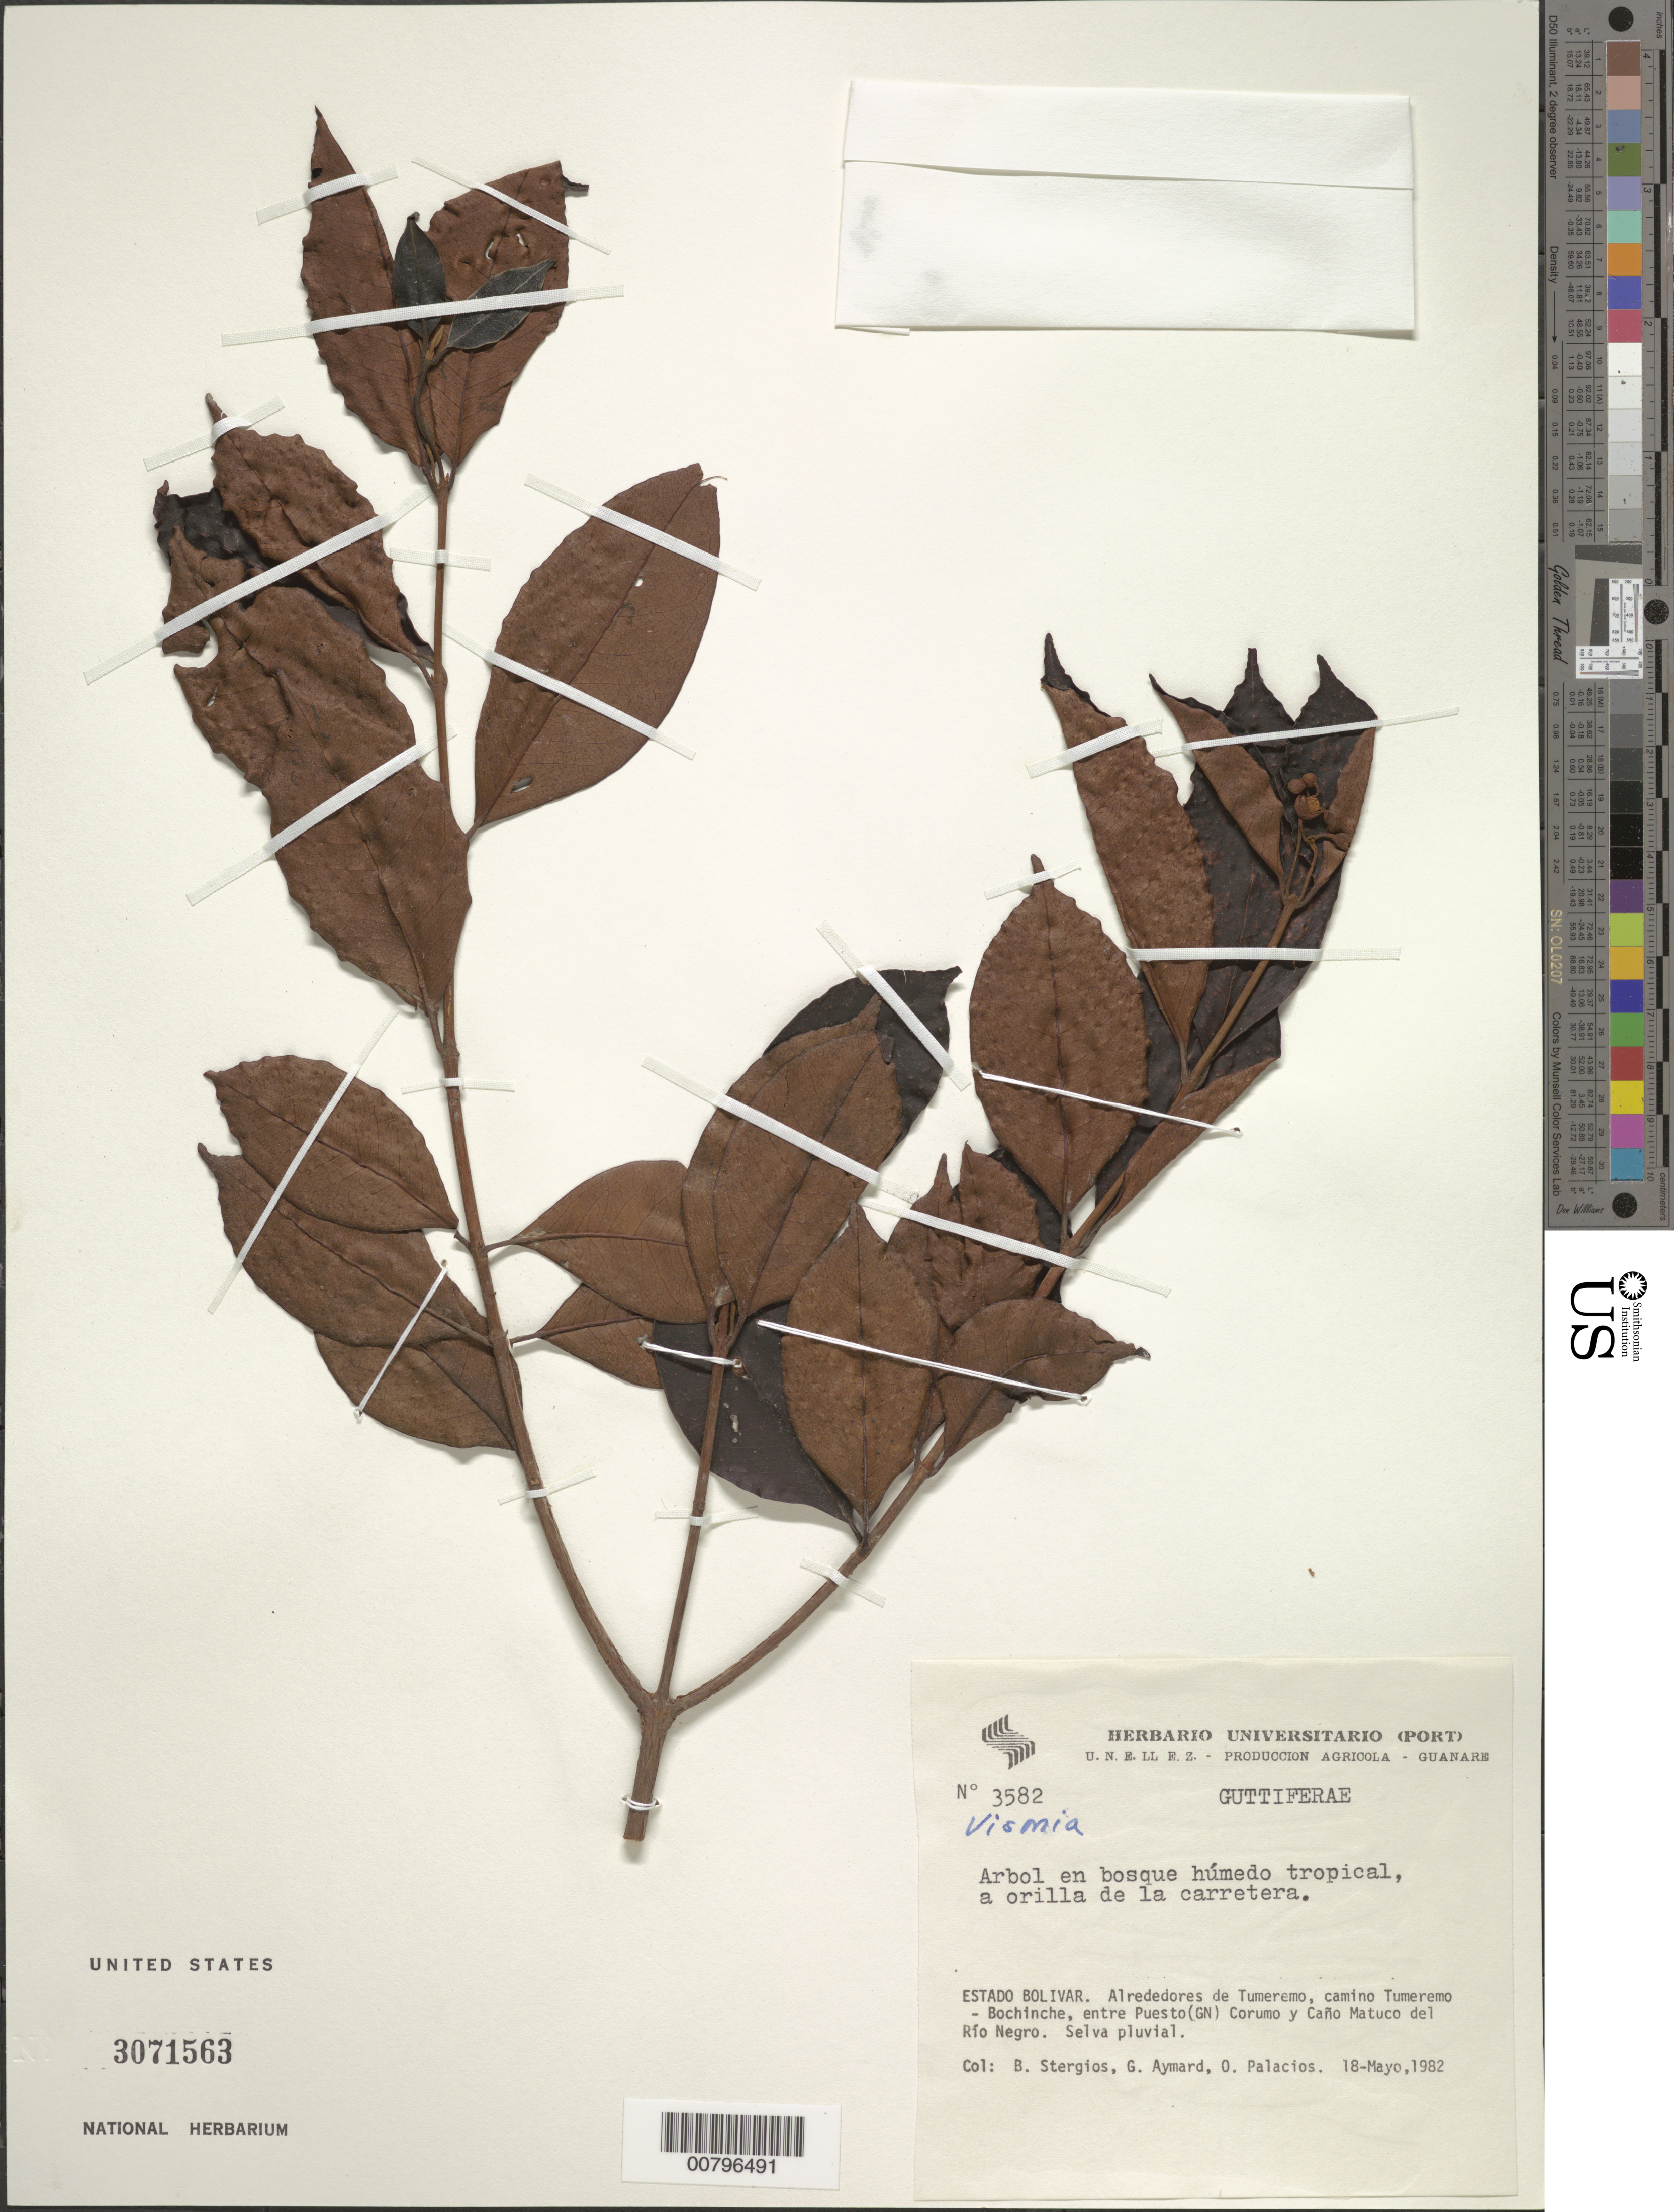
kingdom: Plantae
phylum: Tracheophyta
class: Magnoliopsida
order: Malpighiales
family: Hypericaceae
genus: Vismia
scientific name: Vismia sp.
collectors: B. G. Stergios, G. A. Aymard & O. Palacios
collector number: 3582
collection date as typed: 18-May-82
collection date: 1982-05-18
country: Venezuela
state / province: Bolívar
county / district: Sifontes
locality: Tumeremo, camino Tumeremo - Bochinche, entre Puesto (GN) Corumo and Caño Matuco del Rio Negro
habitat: Selva pluvial; en bosque humedo tropical, a orilla de la carretera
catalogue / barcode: US 3071563